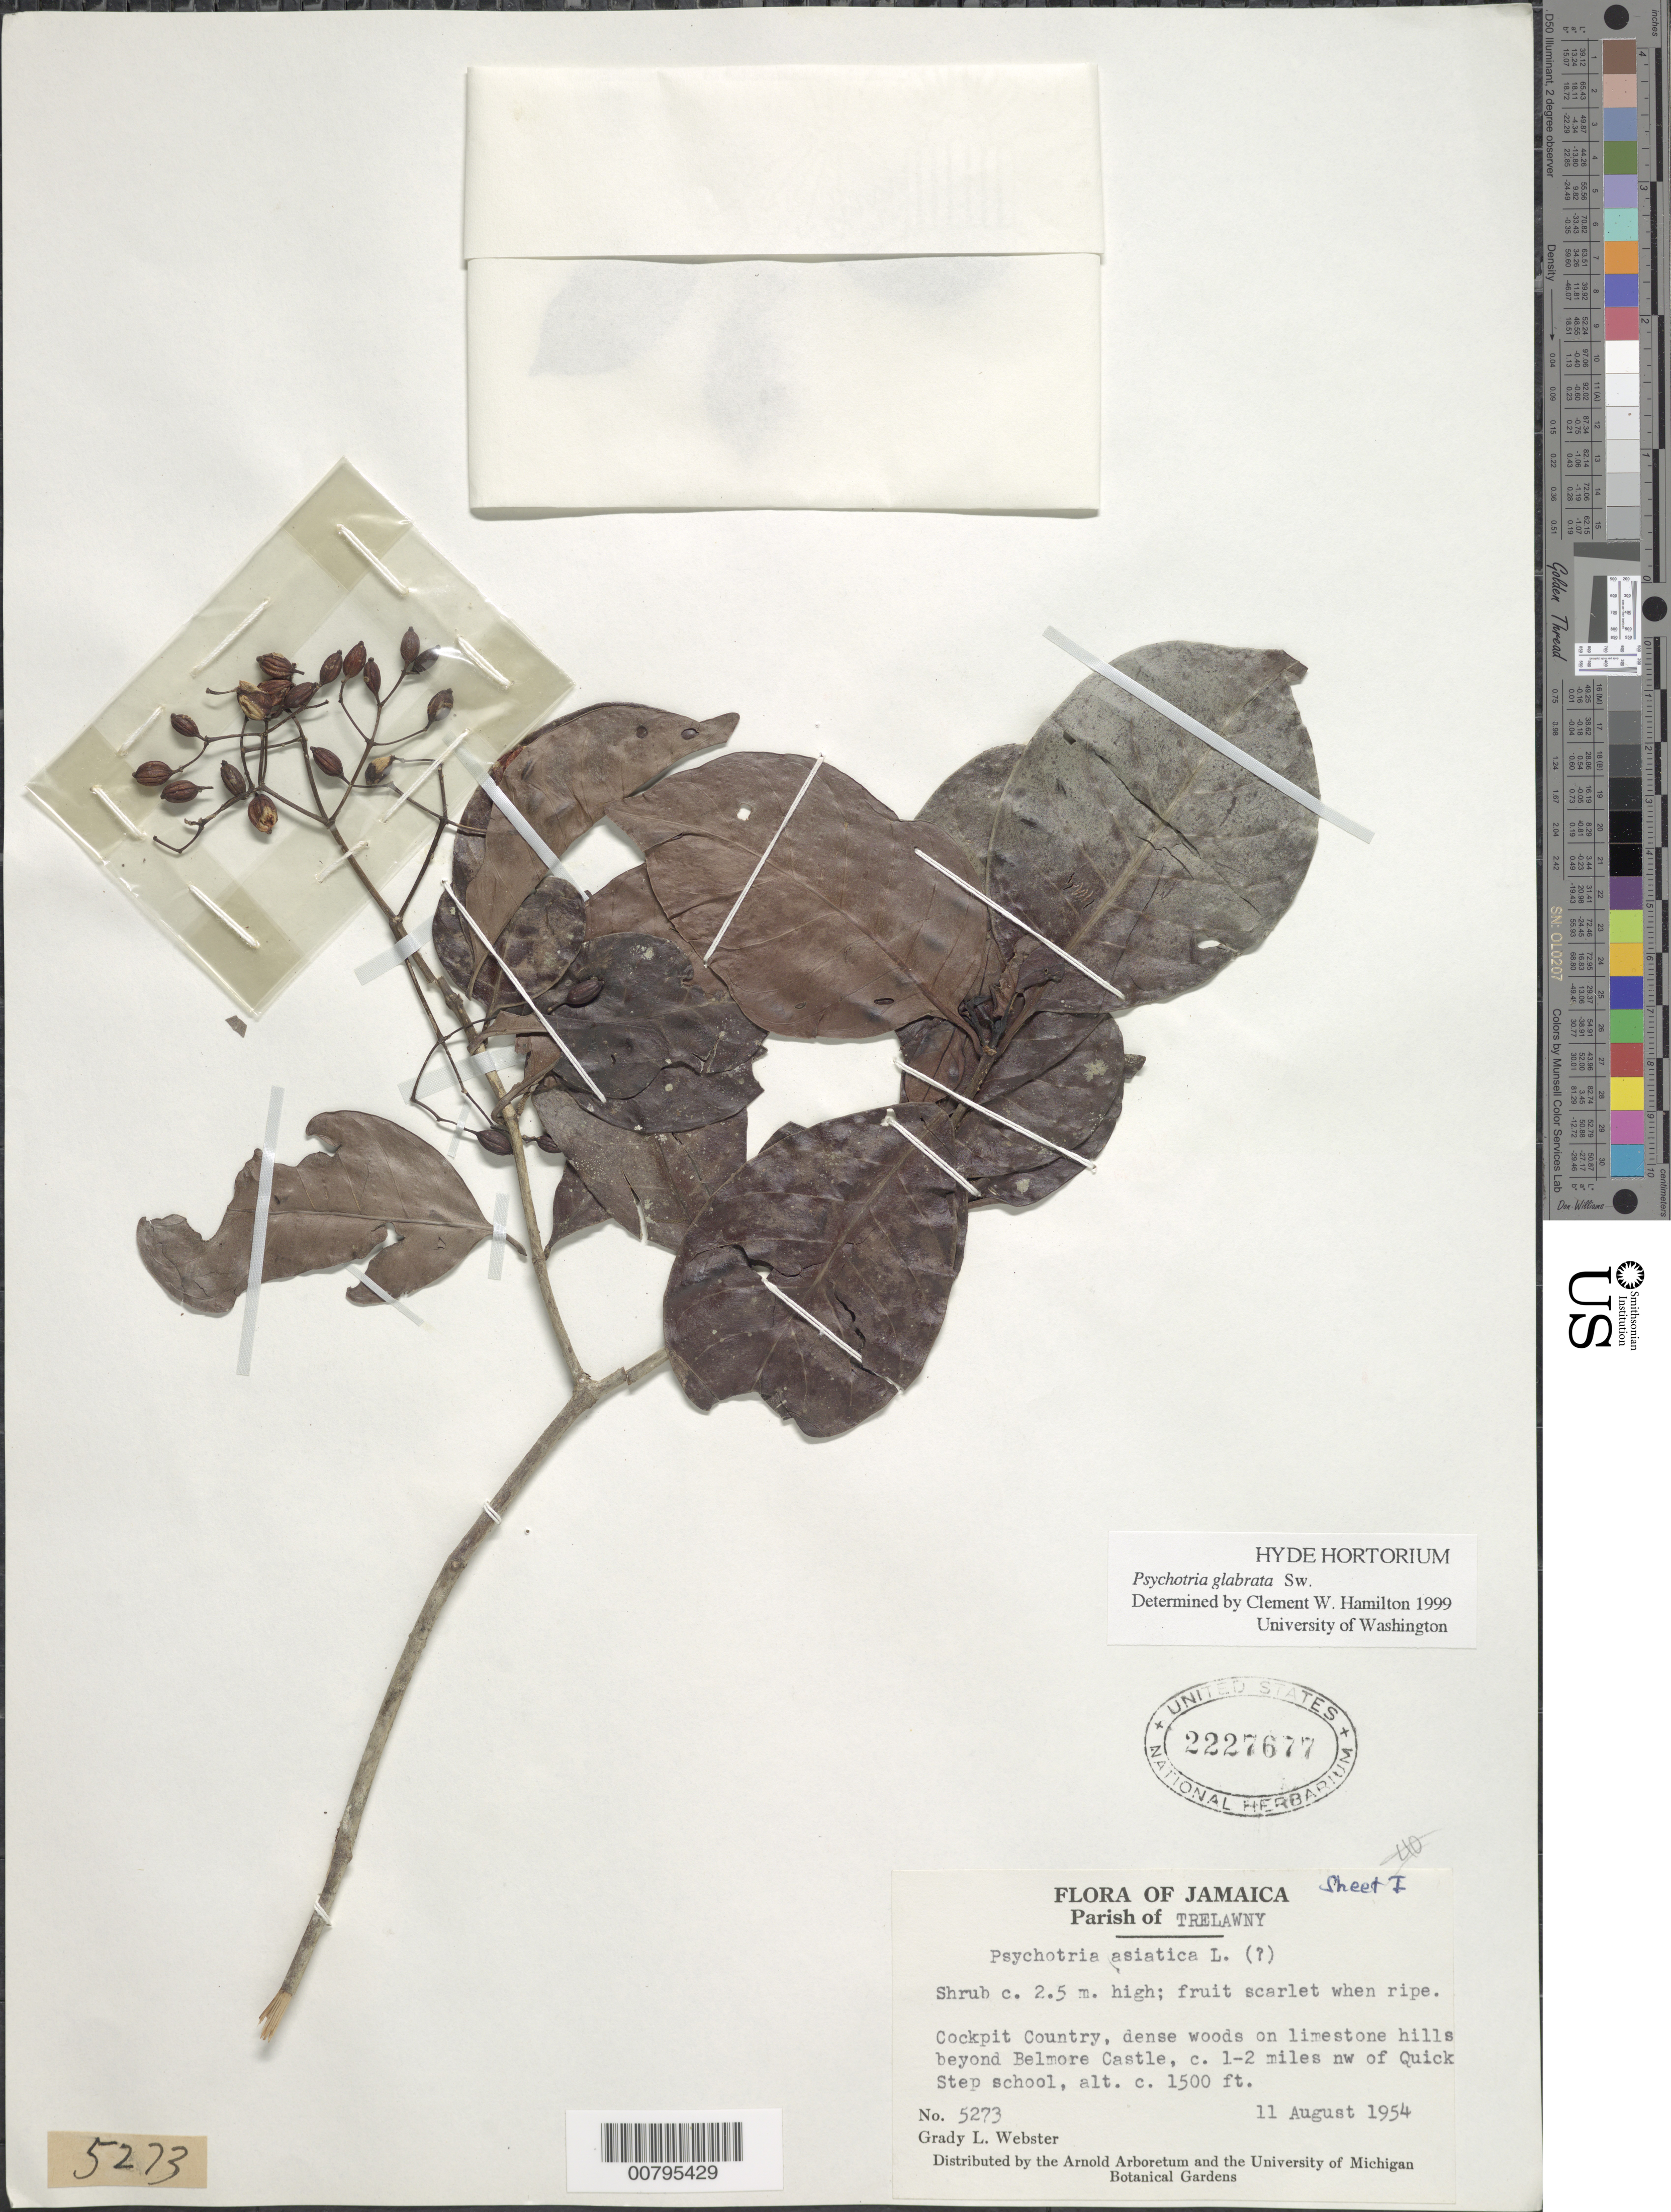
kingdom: Plantae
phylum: Tracheophyta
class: Magnoliopsida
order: Gentianales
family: Rubiaceae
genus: Psychotria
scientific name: Psychotria glabrata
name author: Sw.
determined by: Hamilton, C. W.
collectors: G. L. Webster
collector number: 5273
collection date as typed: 11 Aug 1954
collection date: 1954-08-11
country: Jamaica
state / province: Trelawny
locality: Cockpit Country. Hills beyond Belmore Castle, c. 1-2 miles NW of Quick Step School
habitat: Dense woods on limestone hills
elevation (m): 457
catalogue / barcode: US 2227677